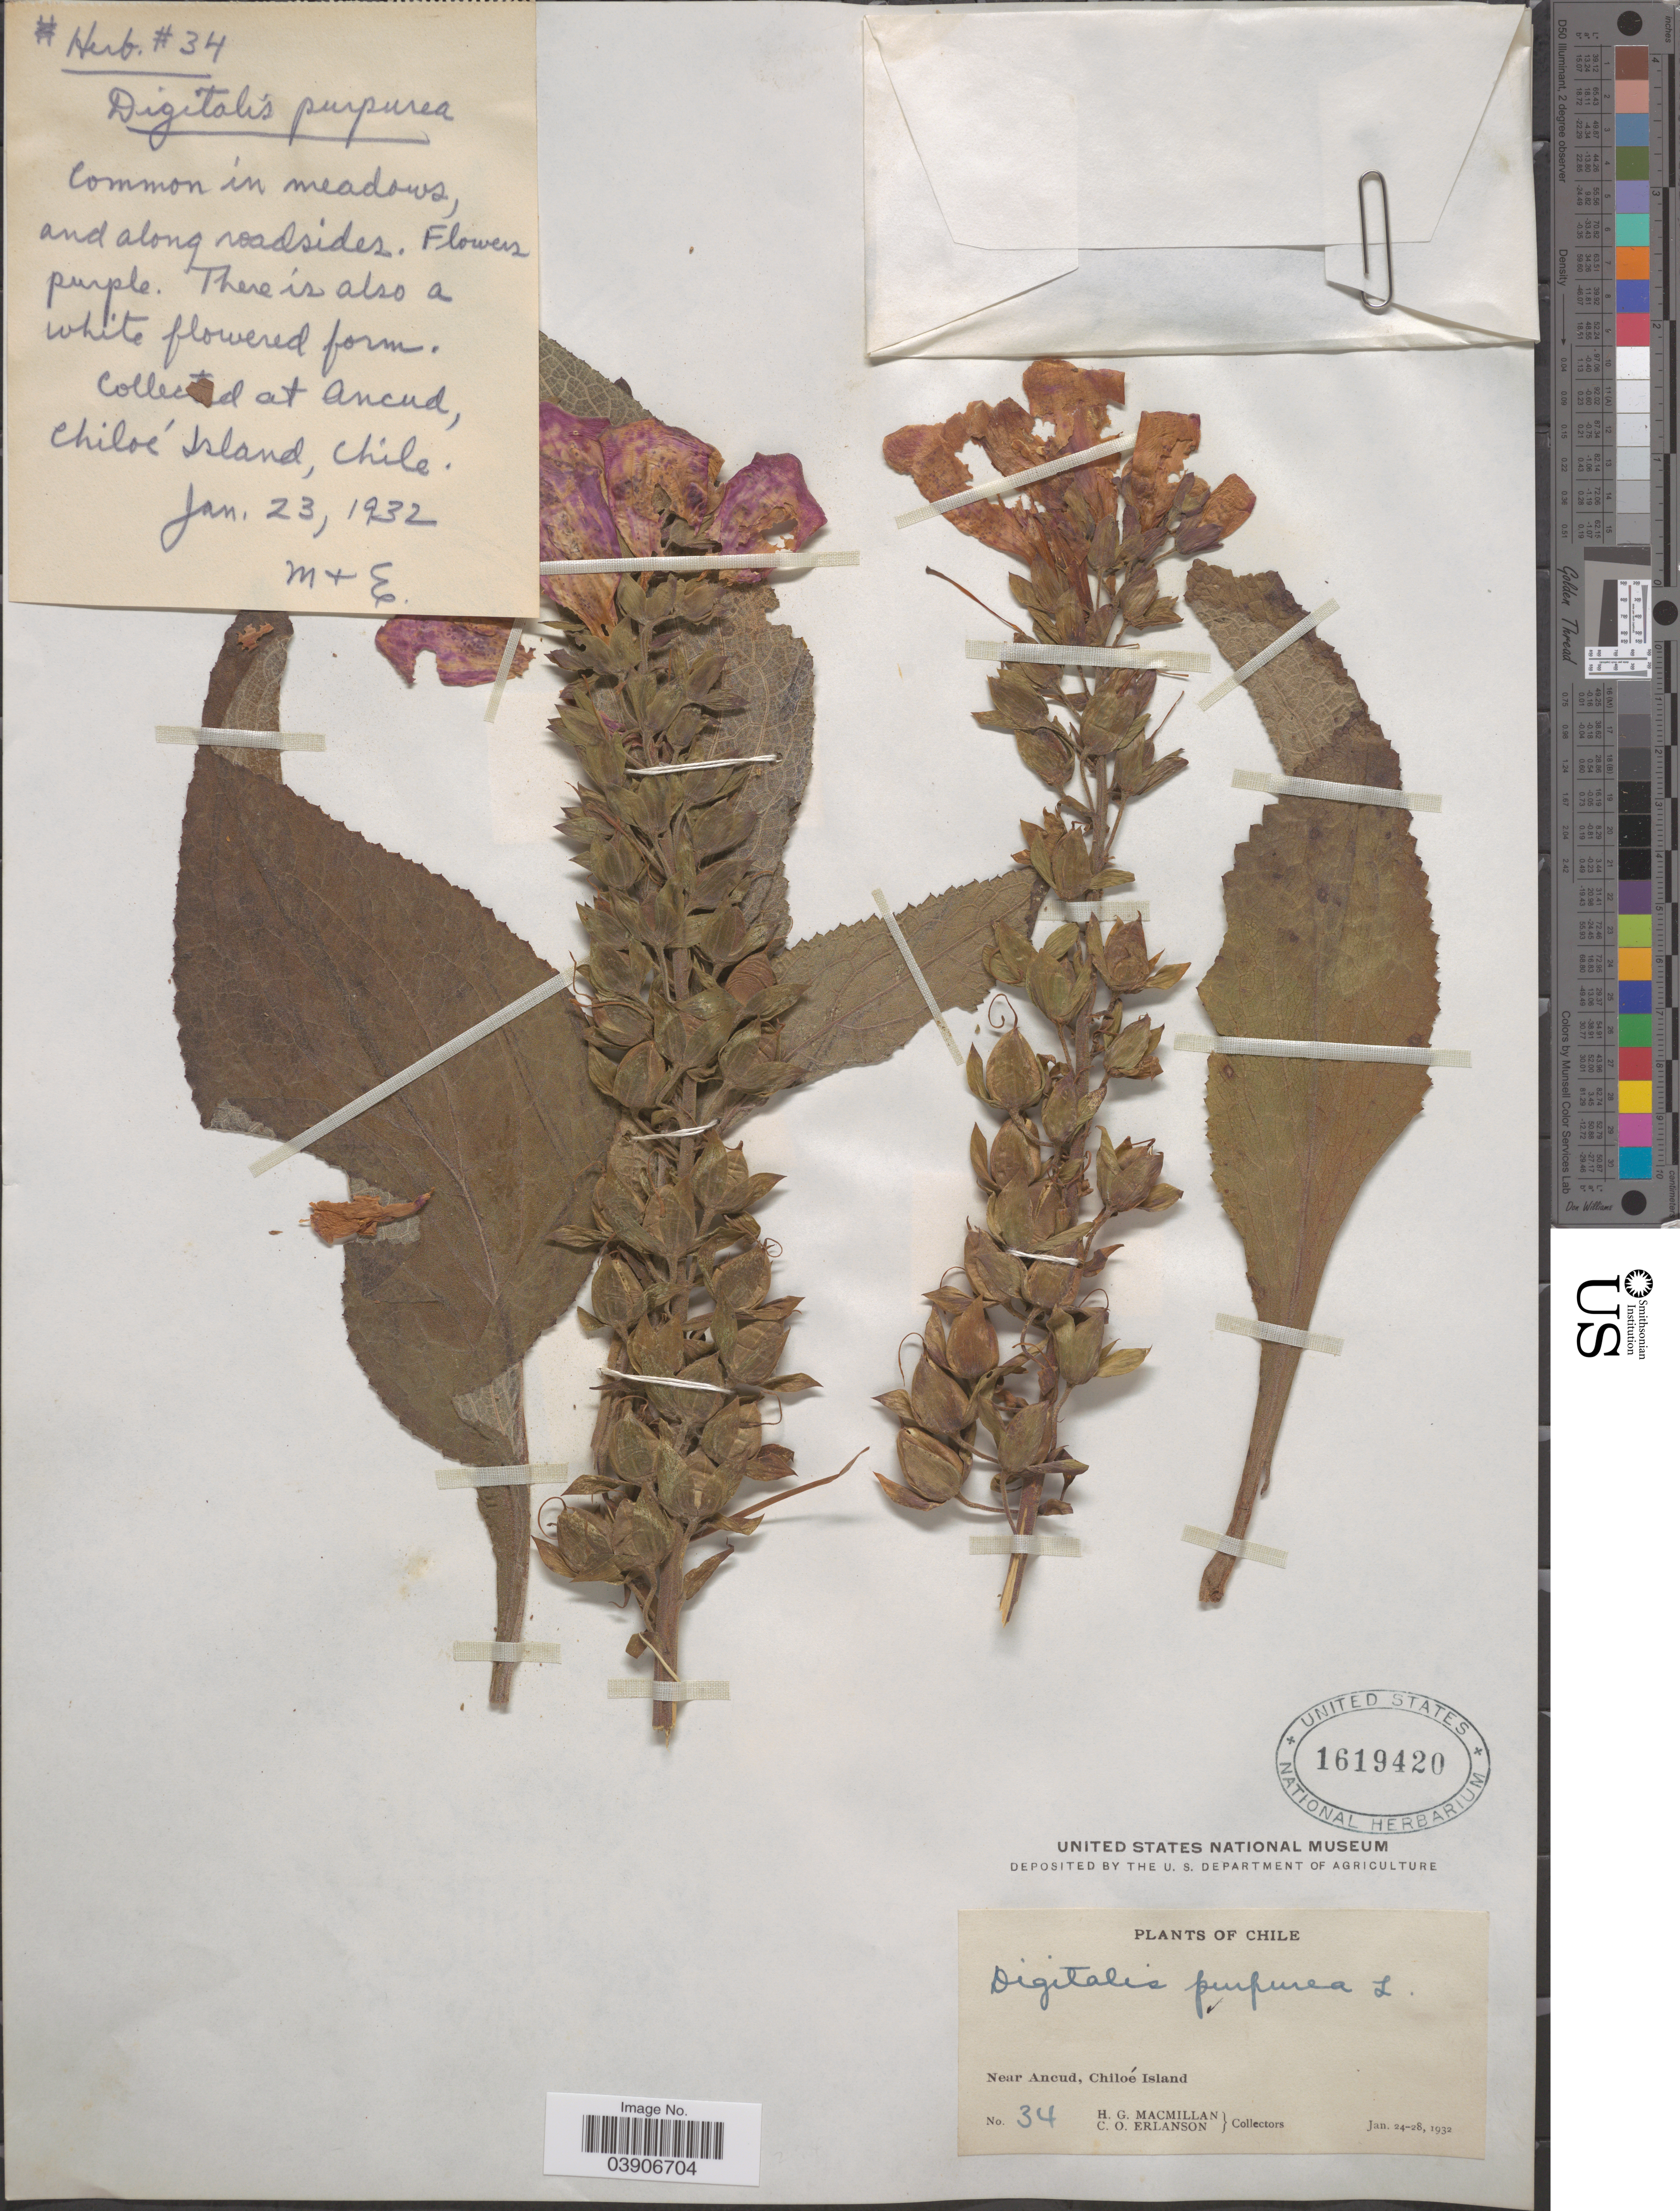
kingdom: Plantae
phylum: Tracheophyta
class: Magnoliopsida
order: Lamiales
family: Plantaginaceae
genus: Digitalis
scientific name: Digitalis purpurea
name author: L.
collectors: H. MacMillan & C. O. Erlanson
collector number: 34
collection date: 1932-01-23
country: Chile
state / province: Arica y Parinacota (XV)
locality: Near Ancud, Chiloé Island.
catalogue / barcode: US 1619420